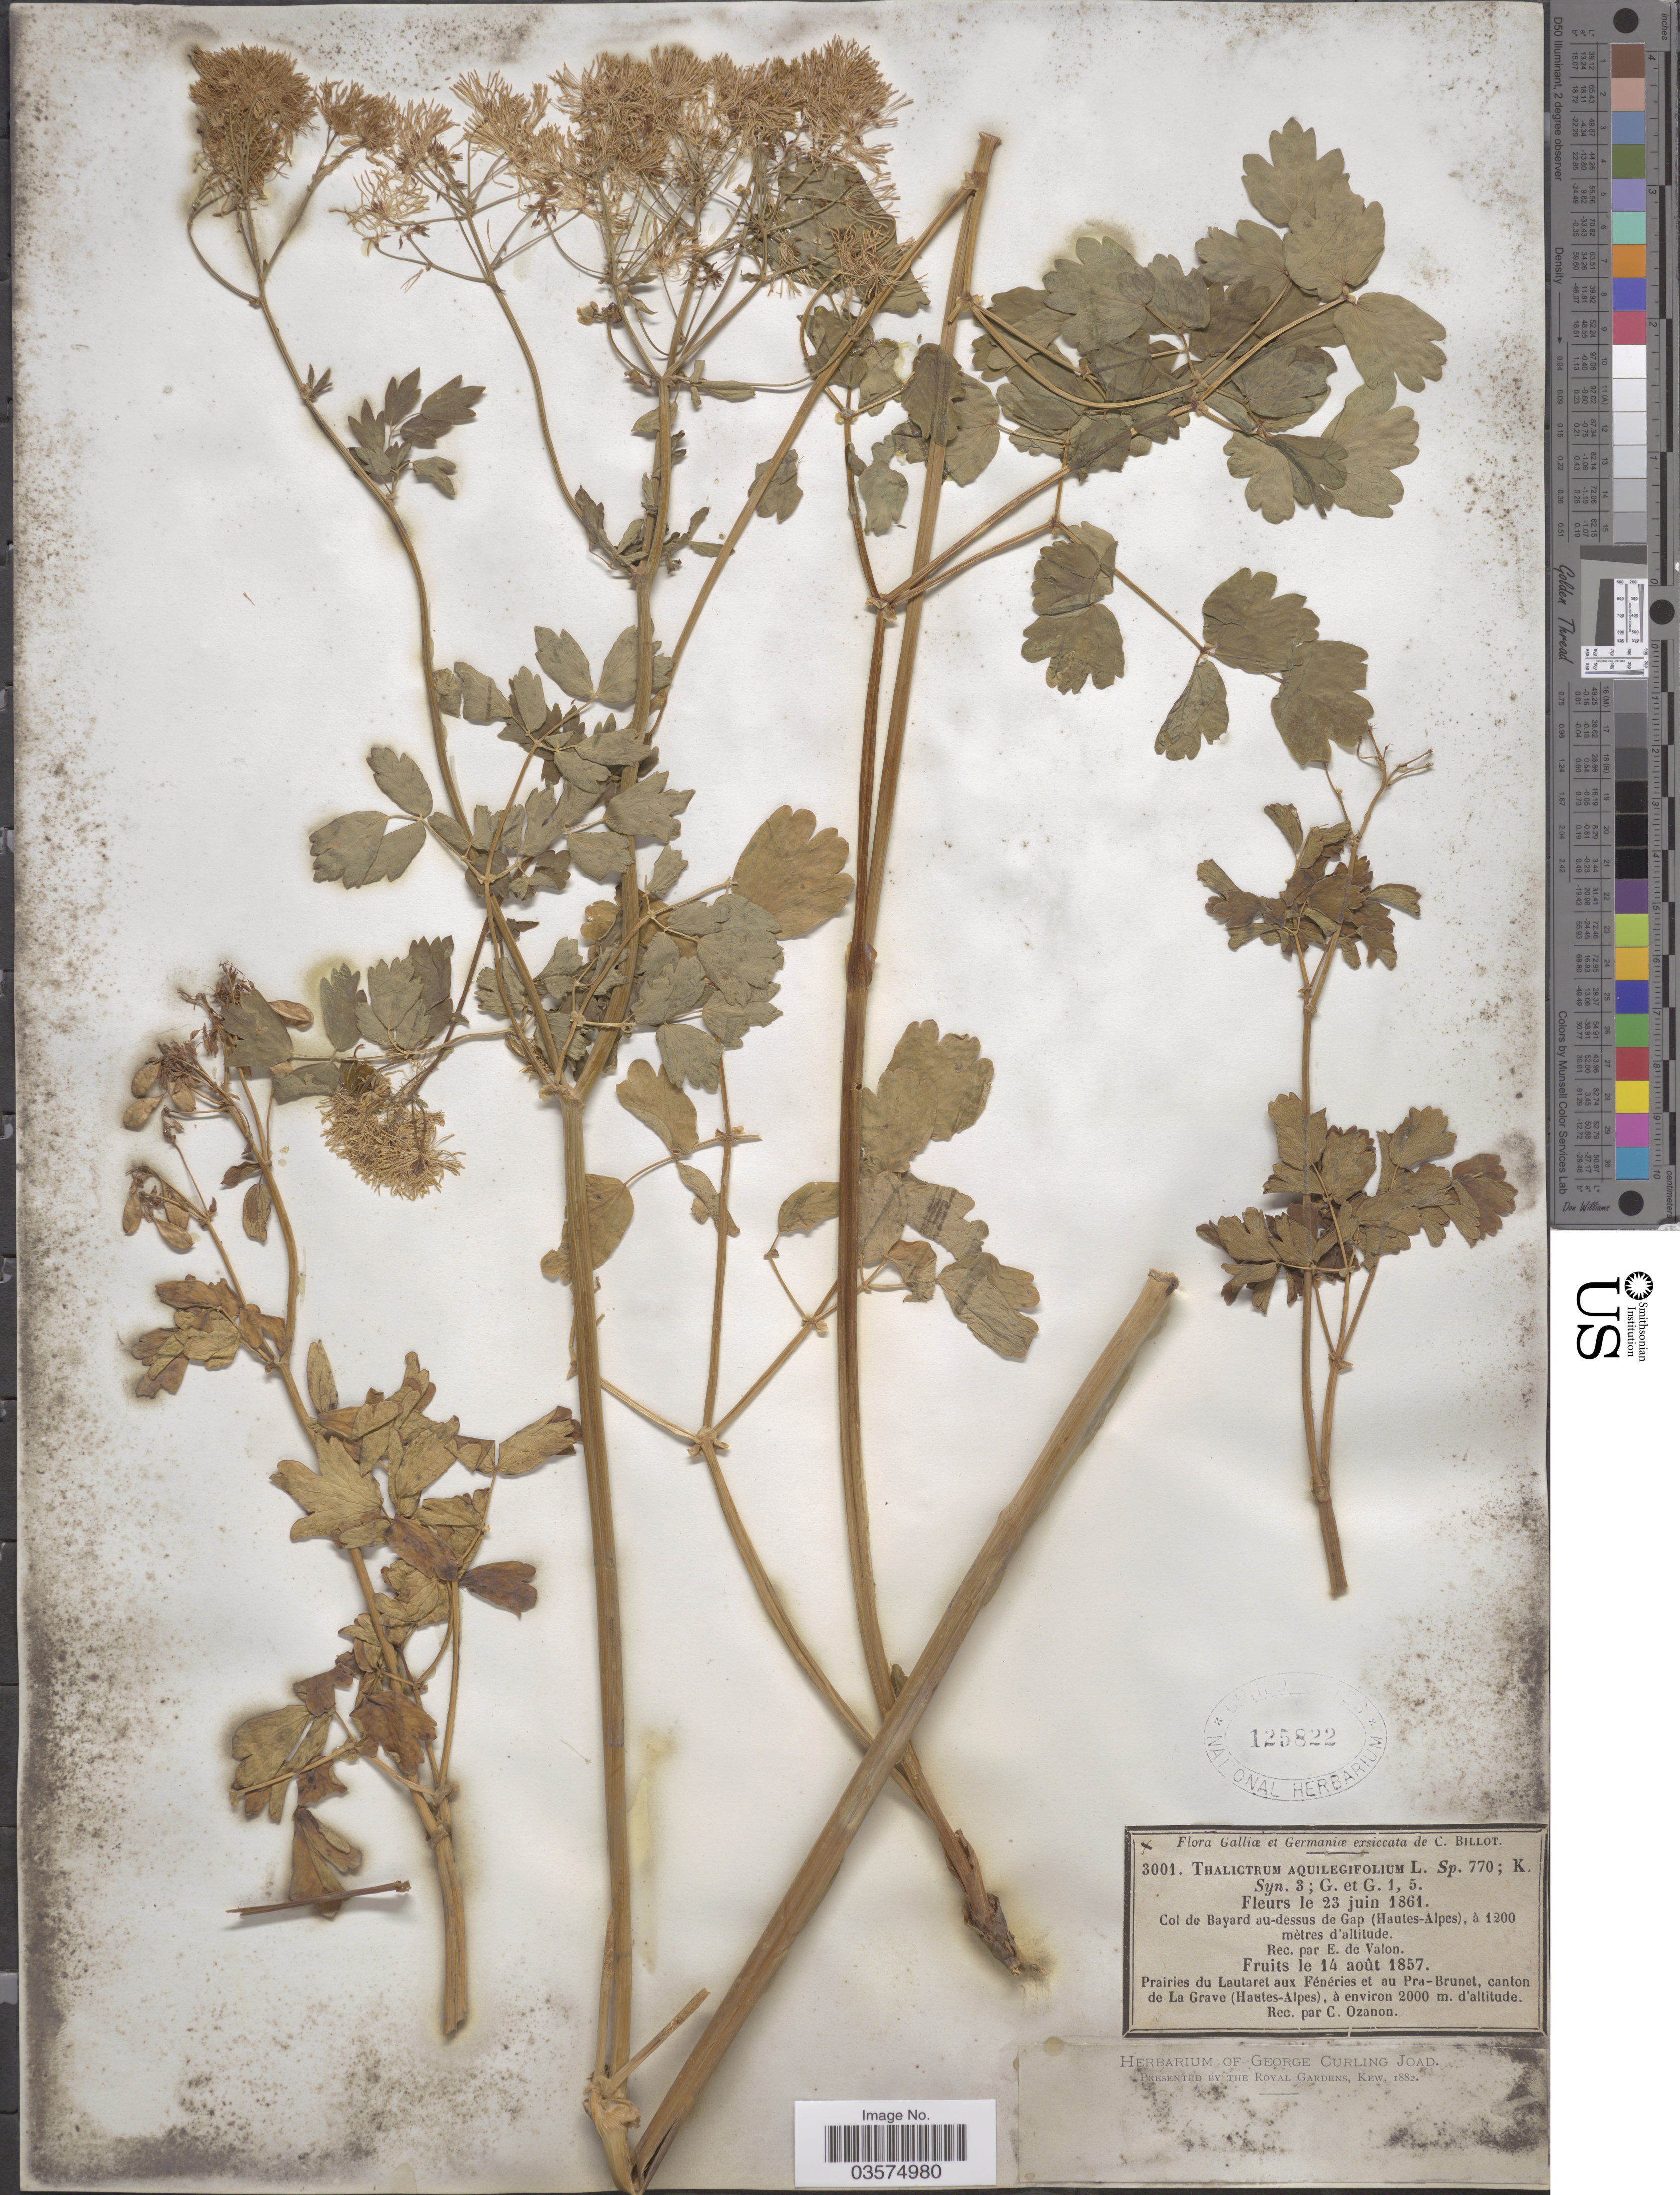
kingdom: Plantae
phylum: Tracheophyta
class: Magnoliopsida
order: Ranunculales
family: Ranunculaceae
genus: Thalictrum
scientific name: Thalictrum aquilegifolium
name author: L.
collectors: E. De Valon & C. Ozanon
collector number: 3001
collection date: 1857-08-14/1861-06-23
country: France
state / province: Provence-Alpes-Côte d'Azur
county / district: Hautes-Alpes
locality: Galliæ et Germaniæ. Col de Bayard au-dessus de Gap (Hautes-Alpes). Prairies du Lautaret aux Fénéries et au Pra-Brunet, canton de La Grave (Hautes-Alpes).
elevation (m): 1200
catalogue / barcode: US 125822